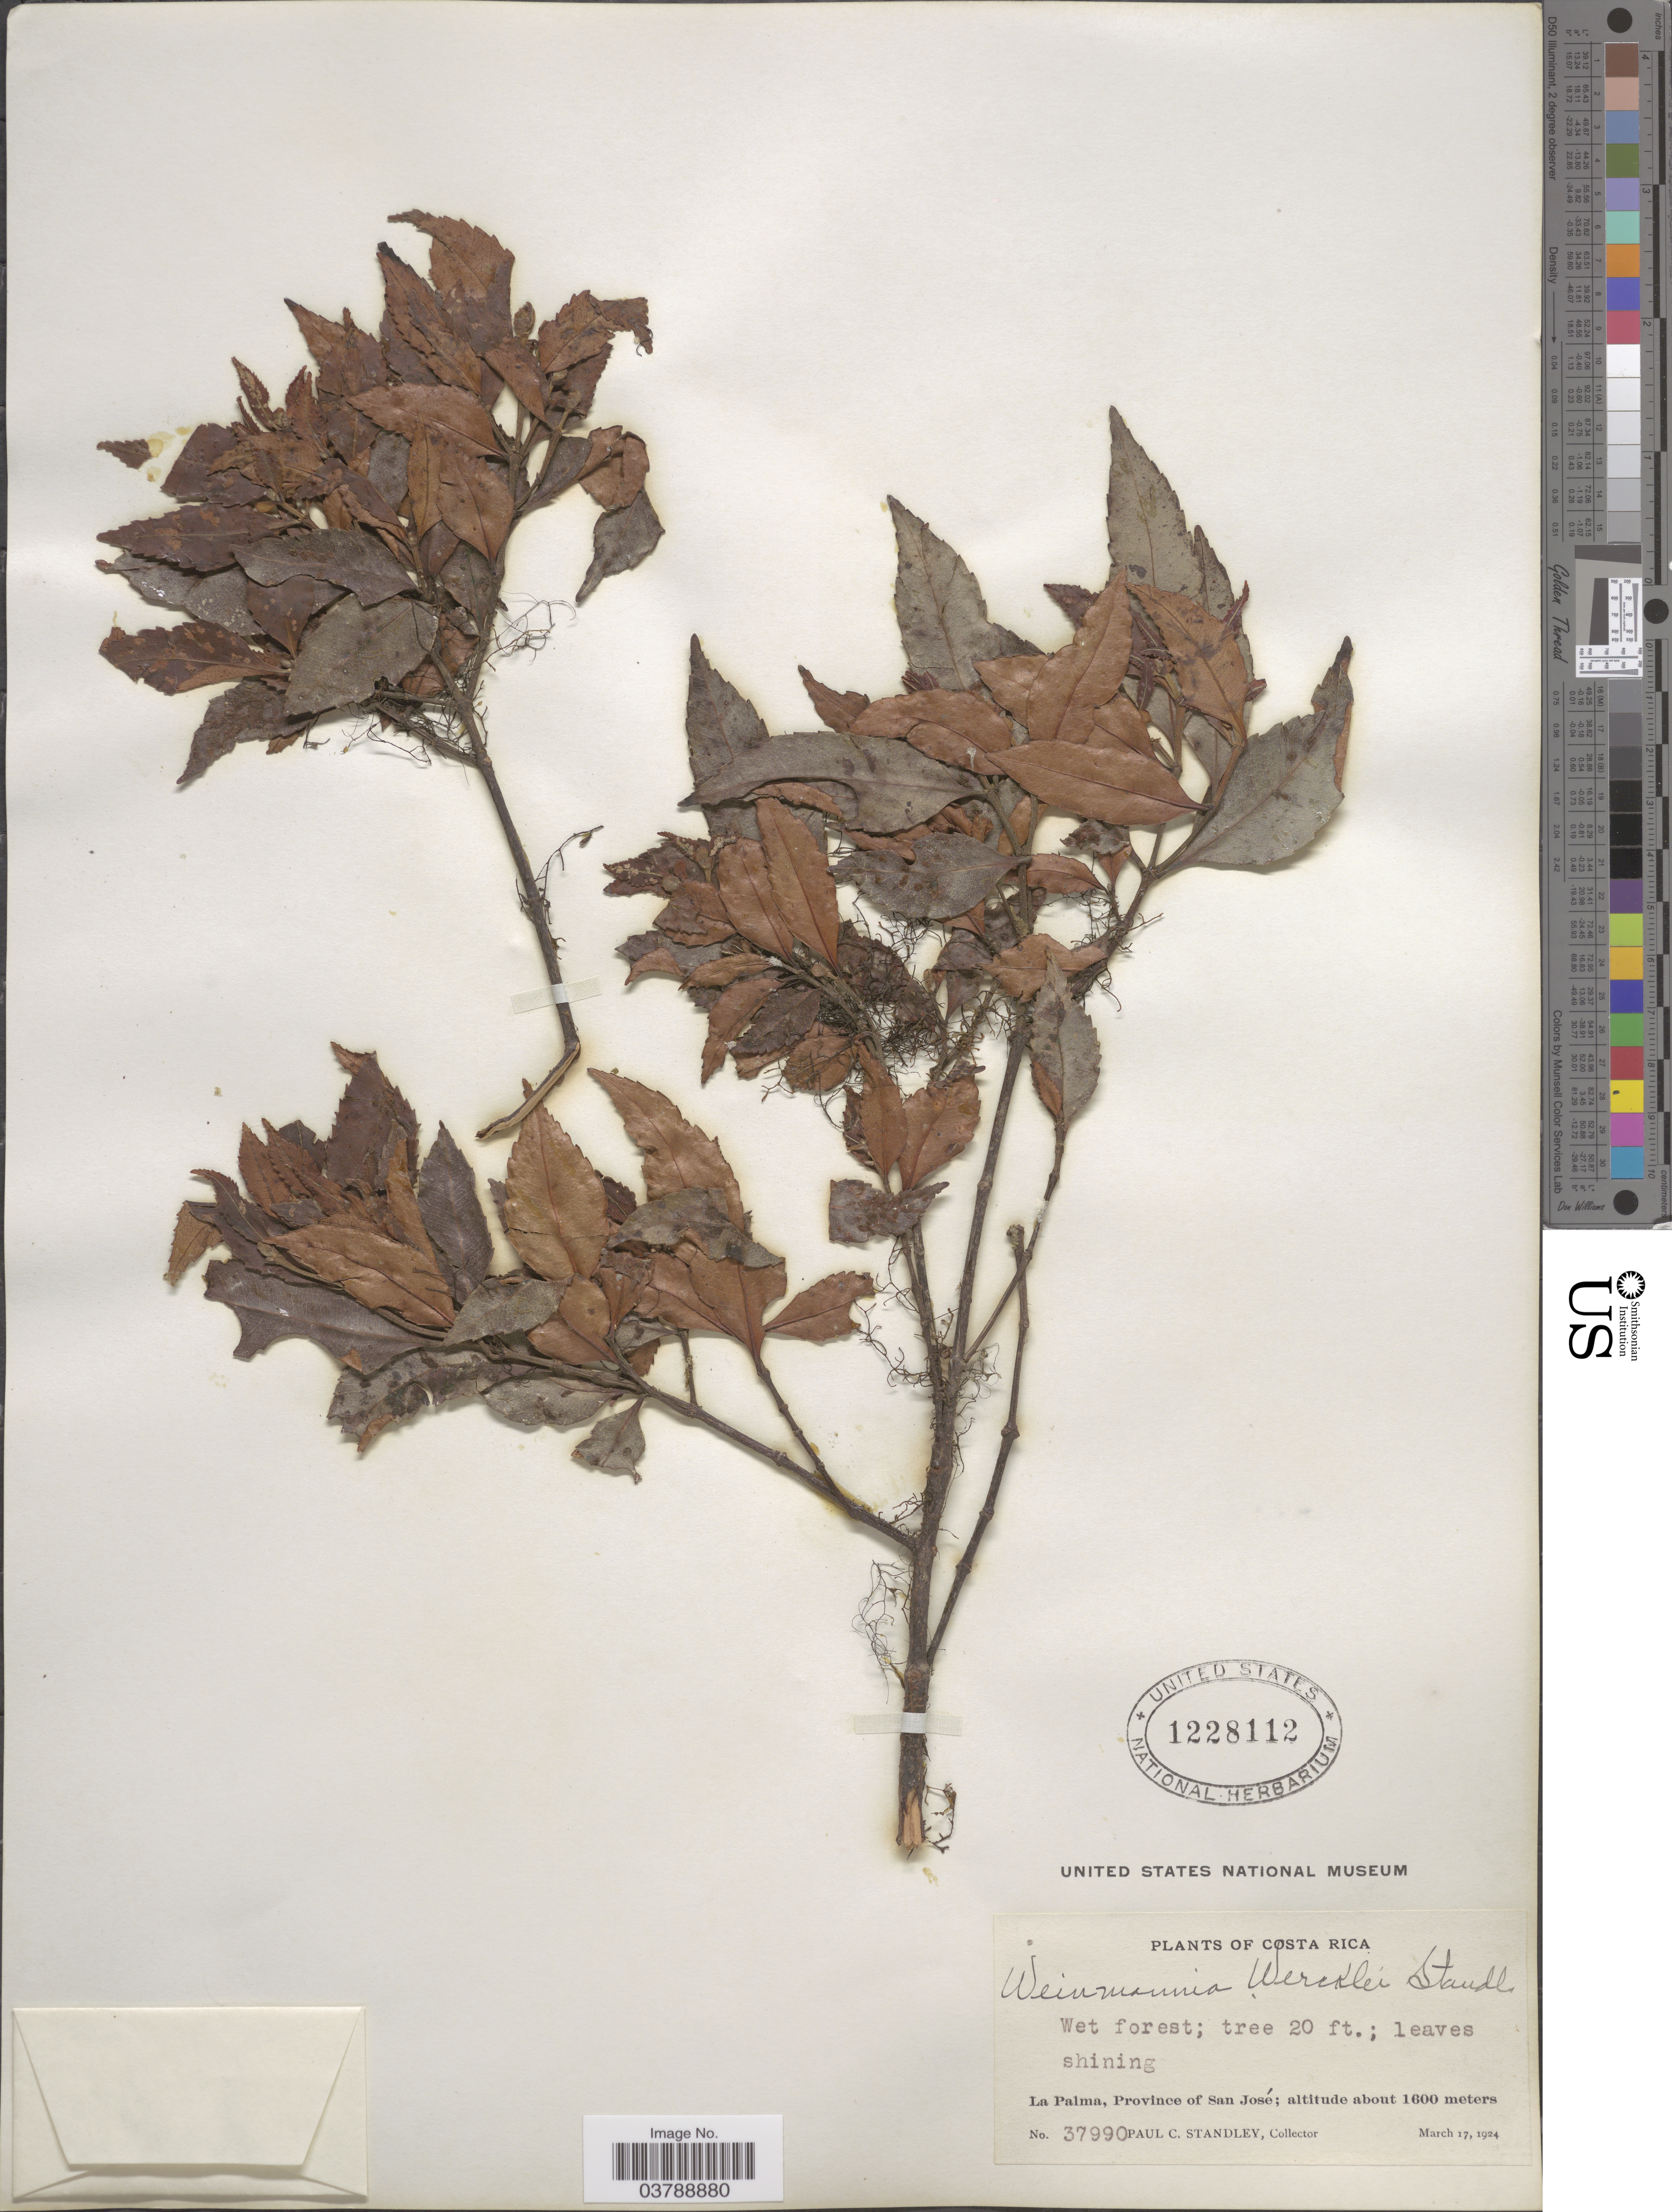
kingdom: Plantae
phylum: Tracheophyta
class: Magnoliopsida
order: Oxalidales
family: Cunoniaceae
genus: Weinmannia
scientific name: Weinmannia wercklei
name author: Standl.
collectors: P. C. Standley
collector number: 37990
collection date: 1924-03-17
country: Costa Rica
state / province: San José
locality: La Palma.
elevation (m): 1600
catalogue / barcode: US 1228112